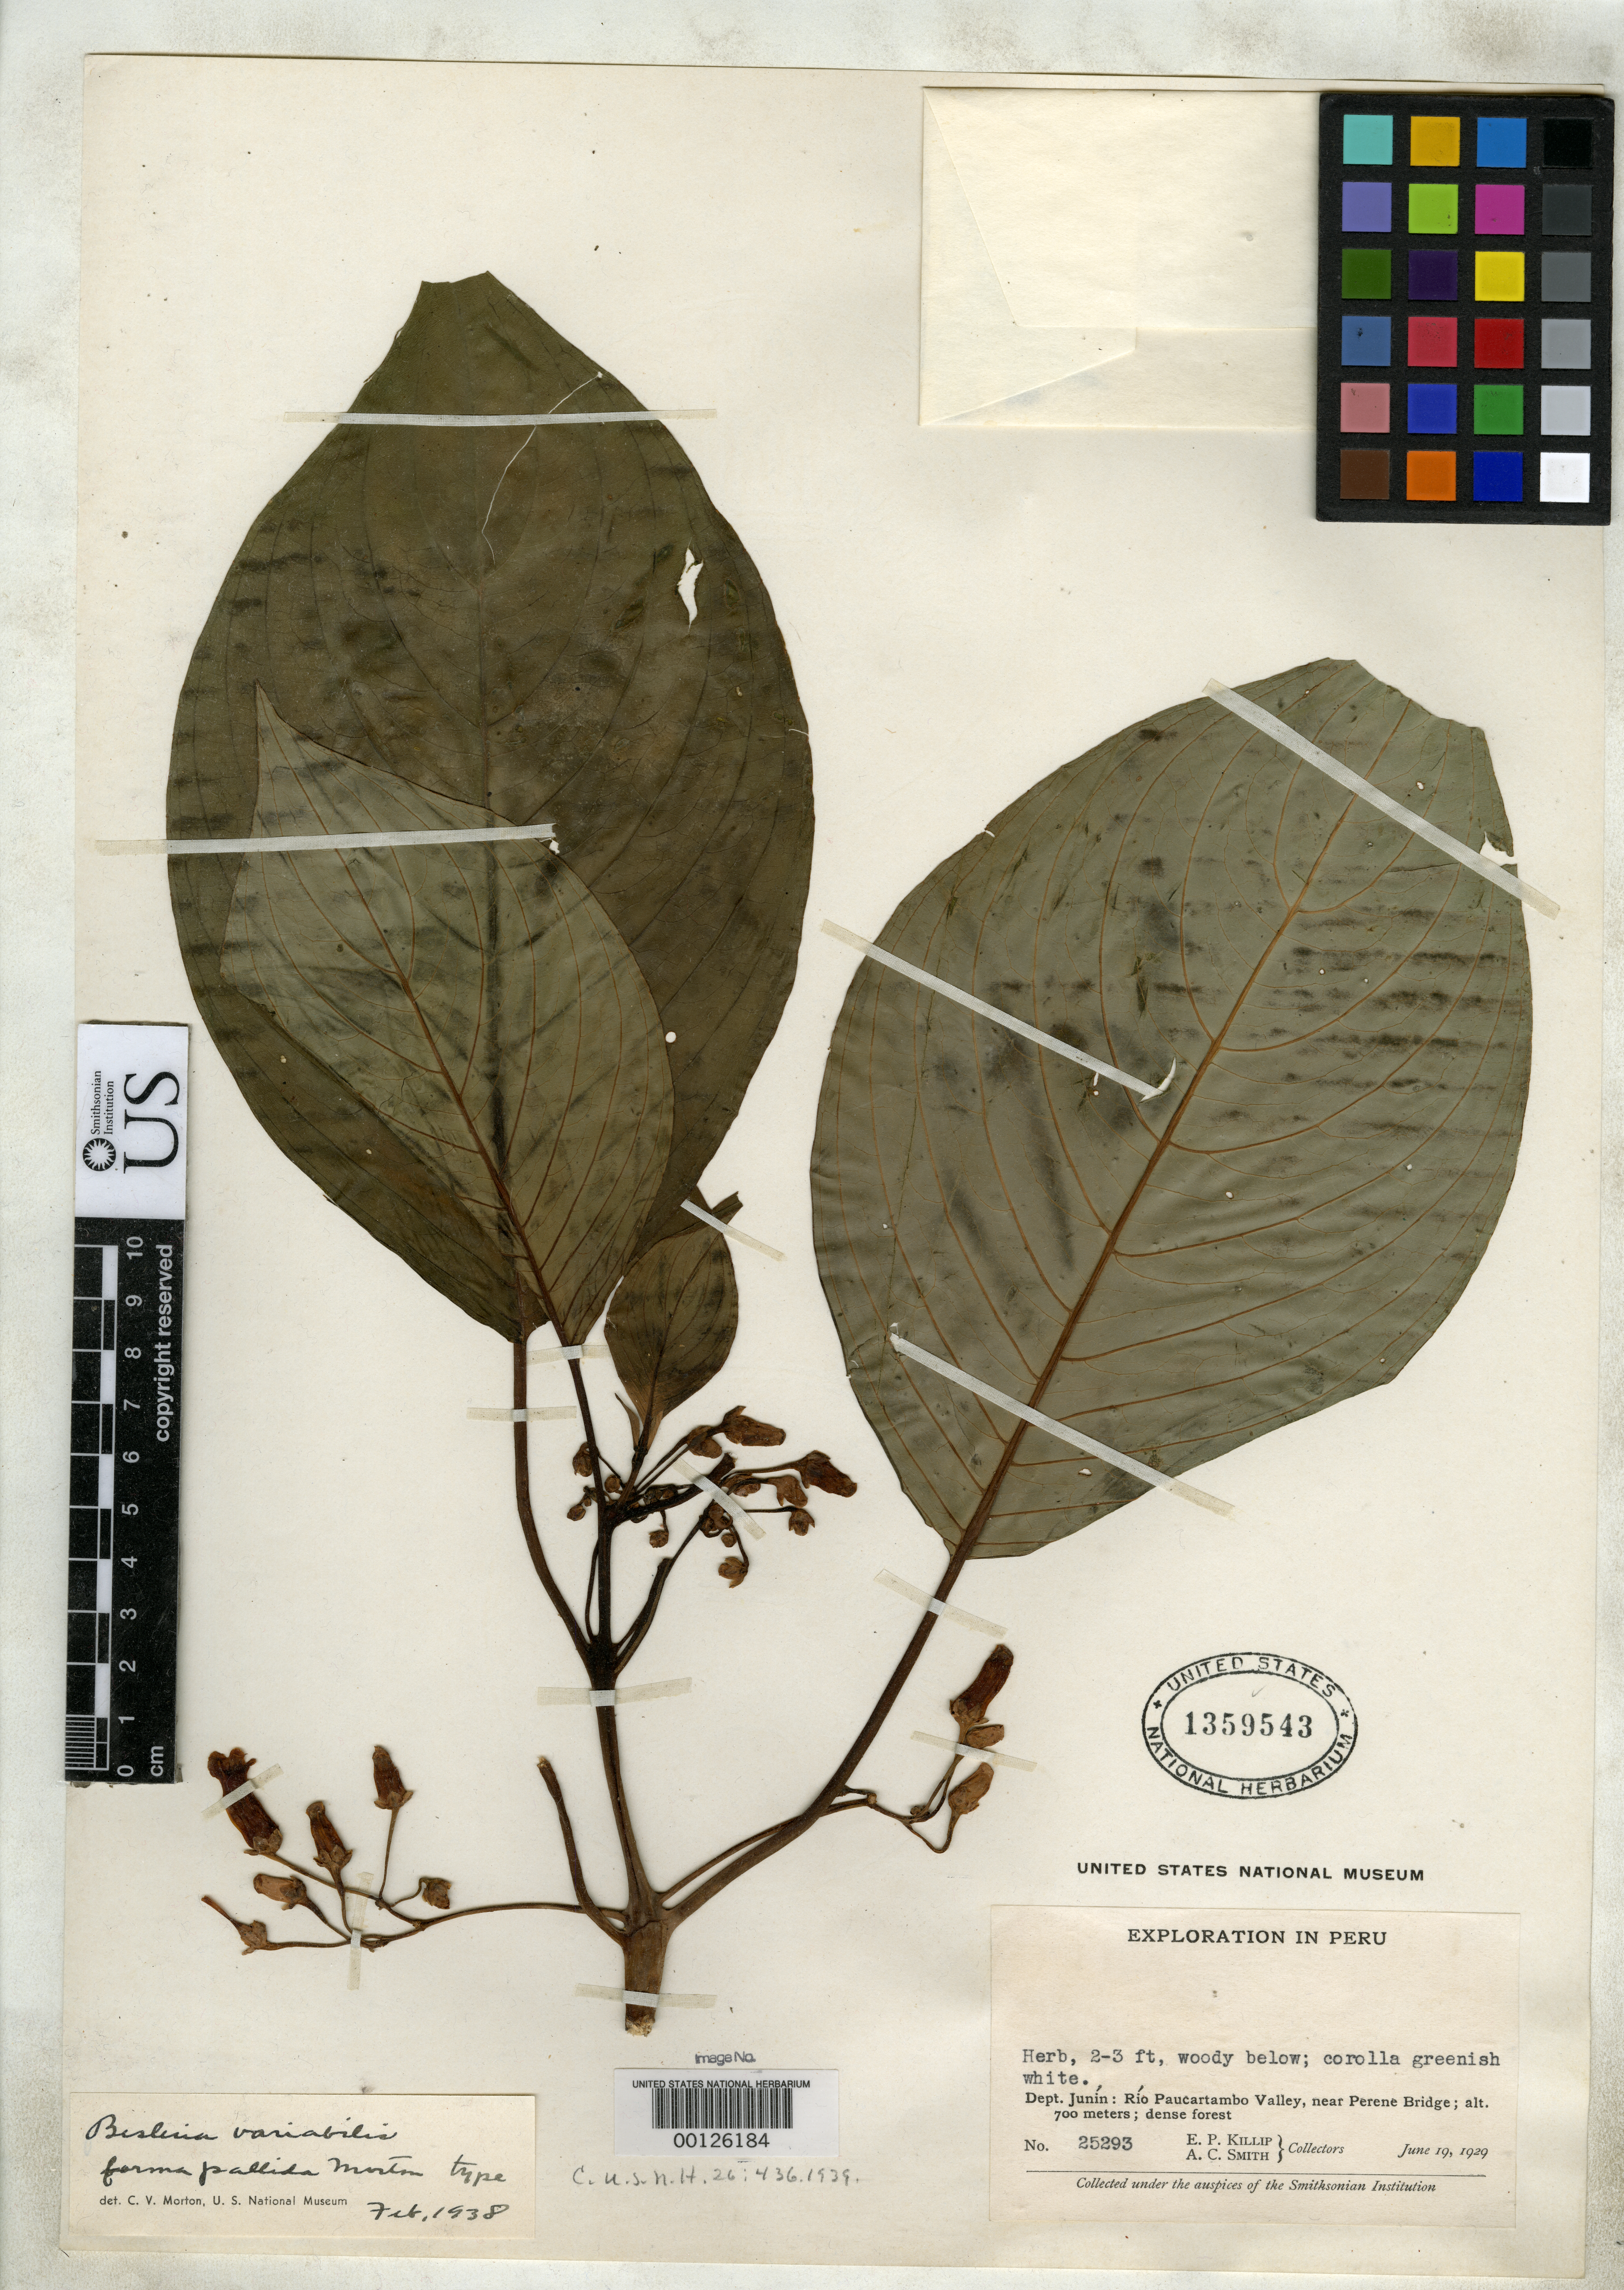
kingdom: Plantae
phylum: Tracheophyta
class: Magnoliopsida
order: Lamiales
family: Gesneriaceae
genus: Besleria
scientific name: Besleria variabilis f. pallida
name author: C.V. Morton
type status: Holotype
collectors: E. P. Killip & A. C. Smith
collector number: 25293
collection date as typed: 19 Jun 1929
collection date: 1929-06-19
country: Peru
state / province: Junín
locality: Rio Paucartambo valley.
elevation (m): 700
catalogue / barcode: US 1359543